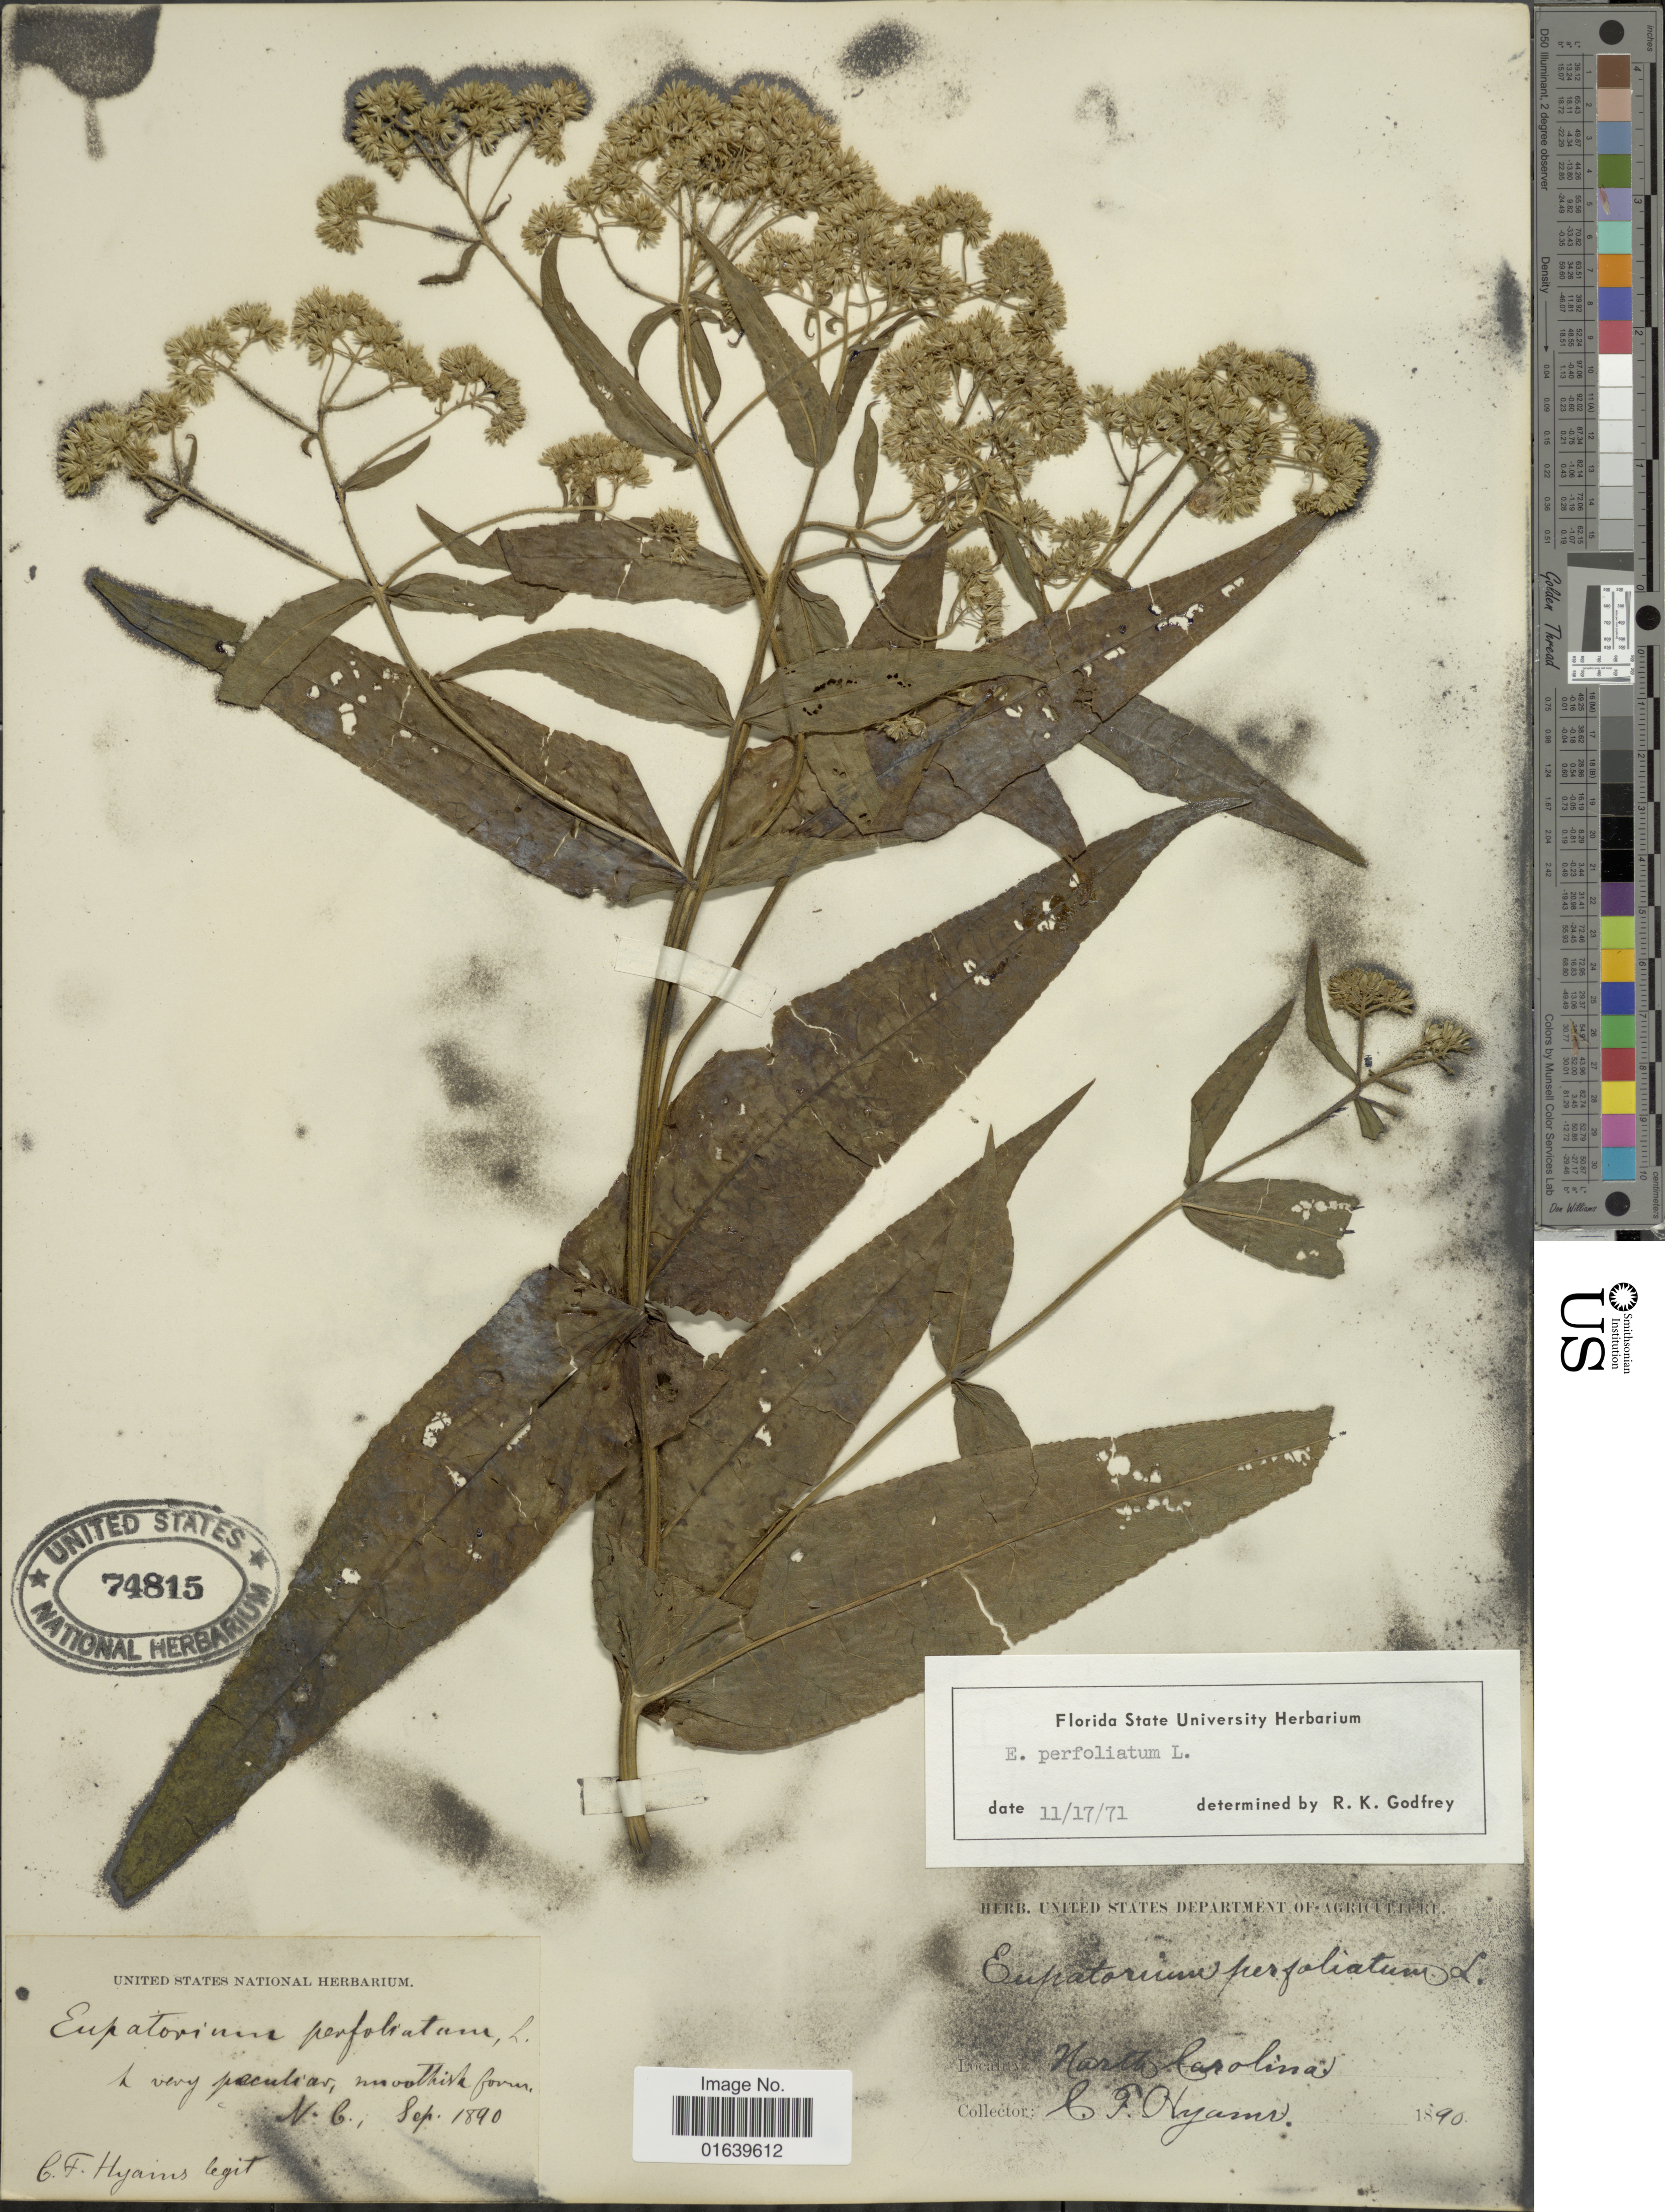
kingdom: Plantae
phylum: Tracheophyta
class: Magnoliopsida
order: Asterales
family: Asteraceae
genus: Eupatorium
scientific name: Eupatorium perfoliatum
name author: L.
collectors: C. Hyams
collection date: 1890-09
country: United States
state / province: North Carolina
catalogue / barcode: US 74815